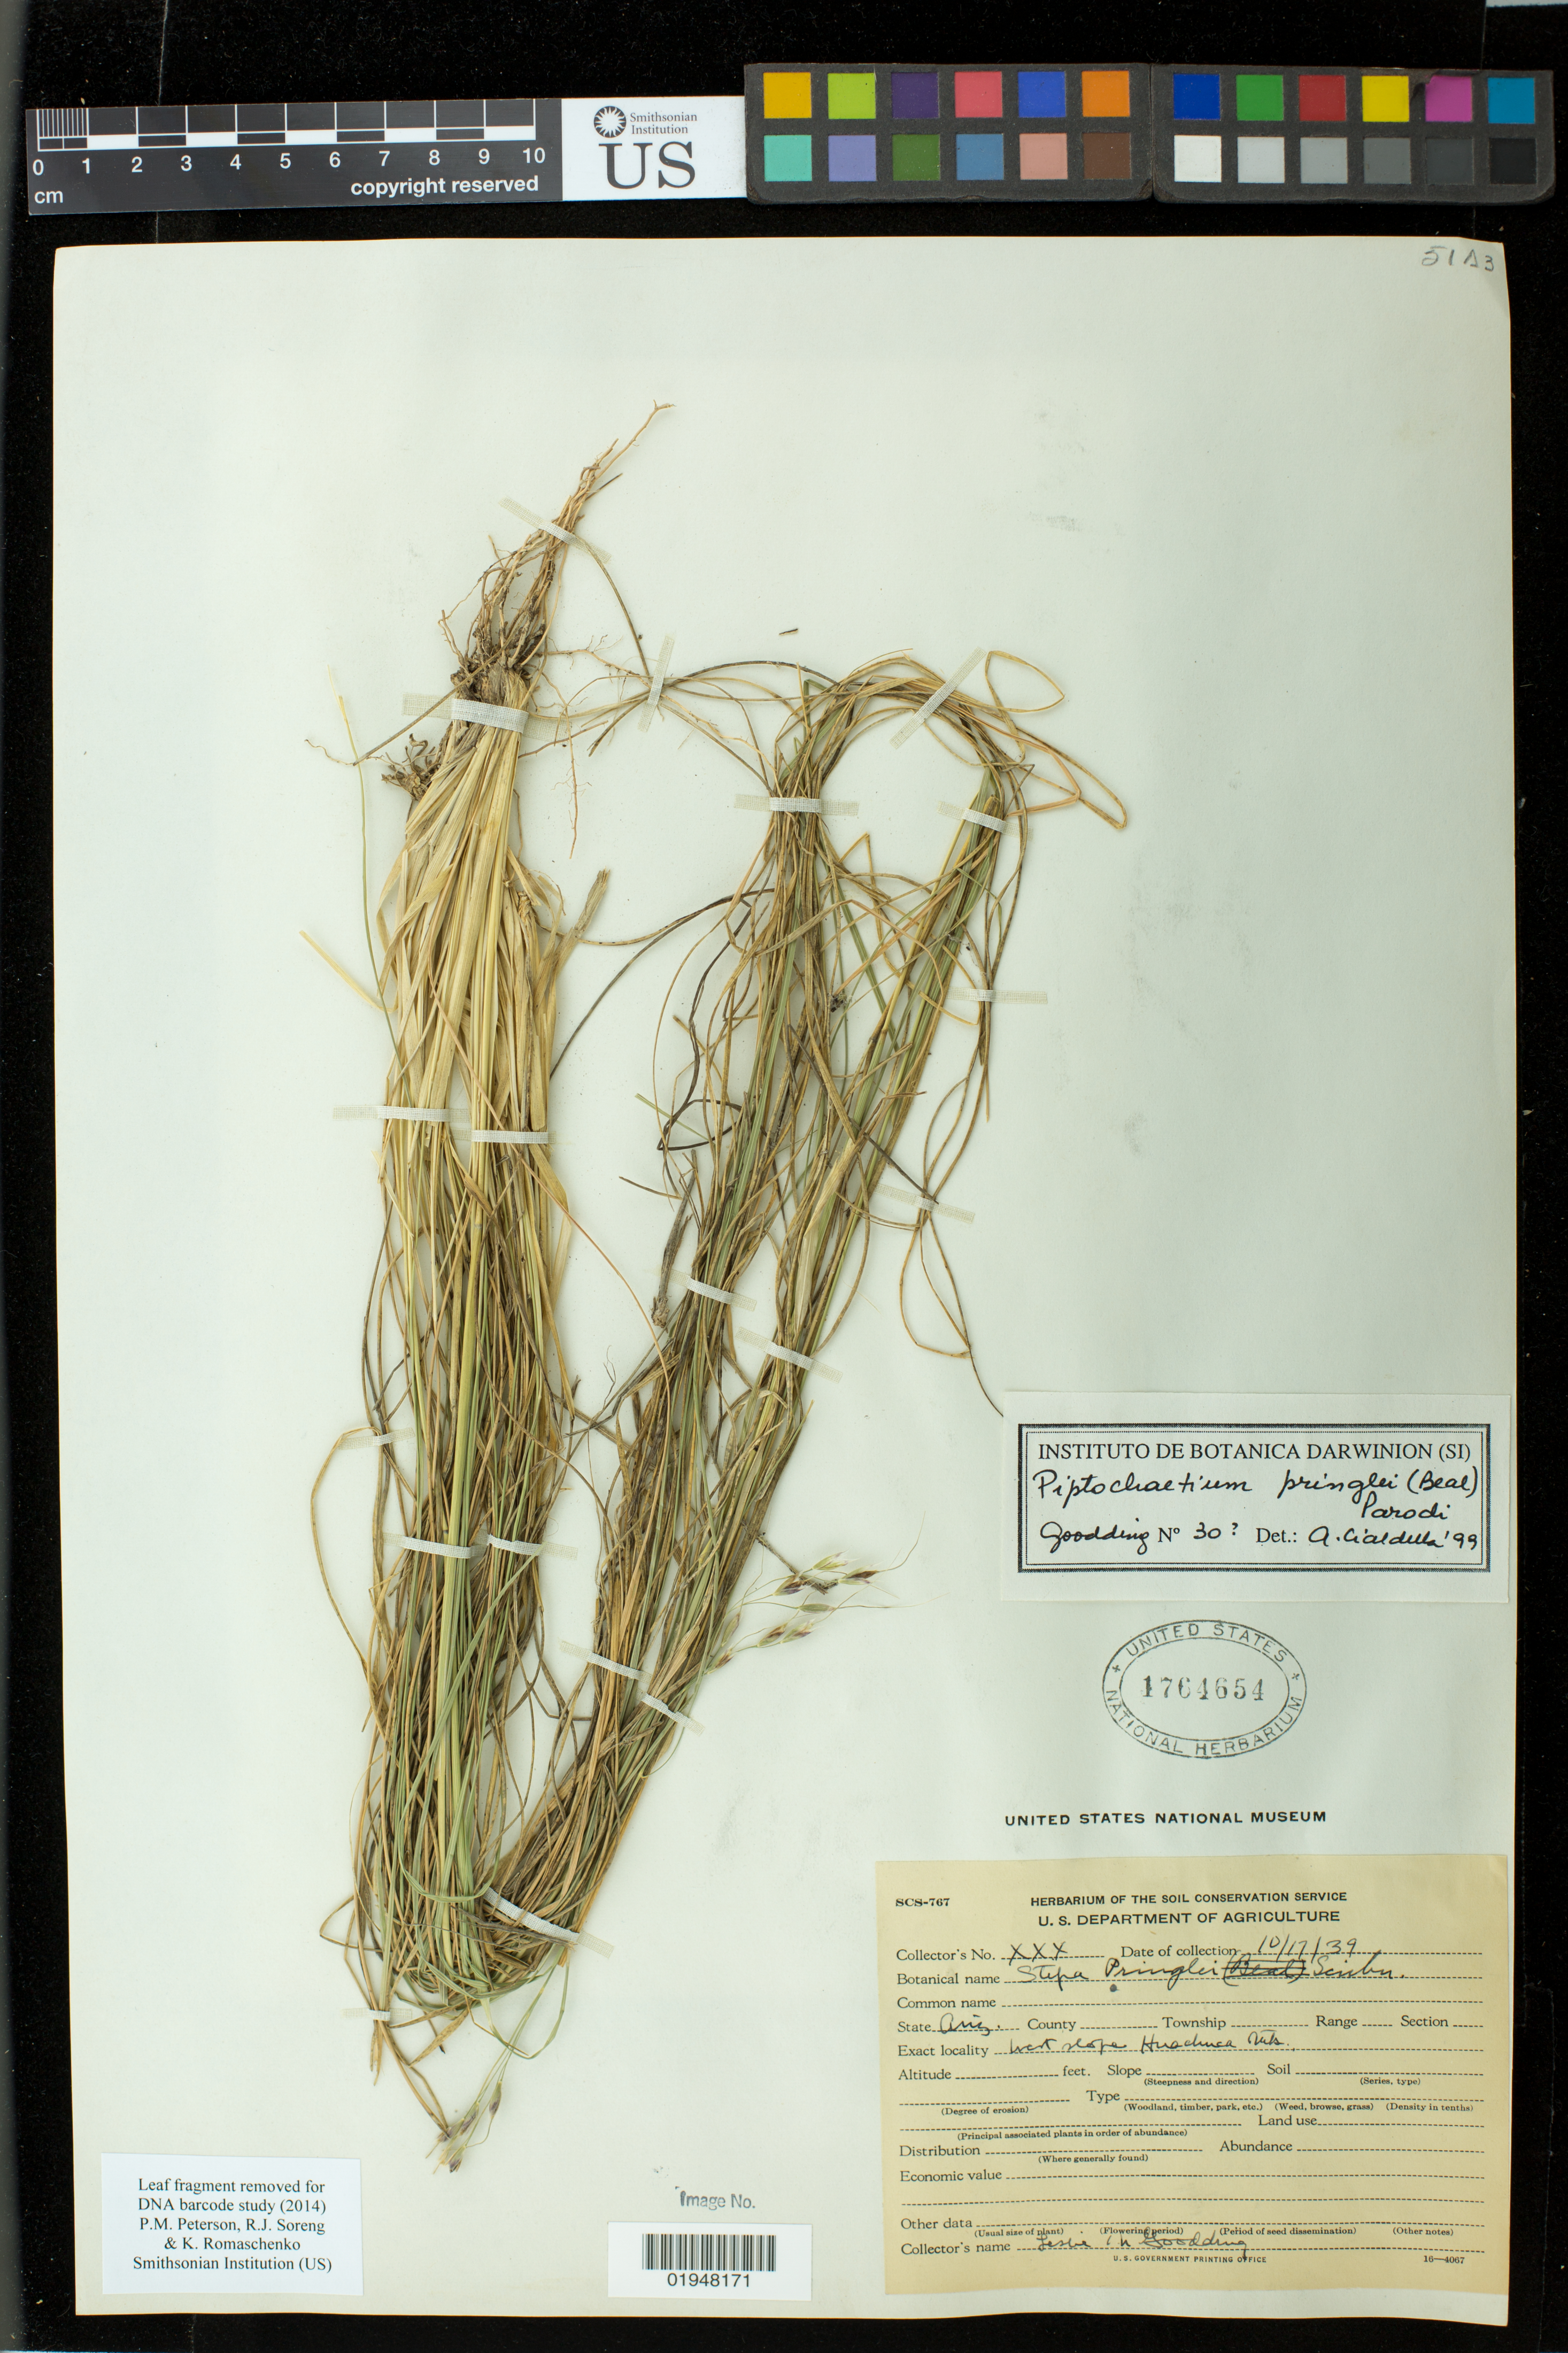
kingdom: Plantae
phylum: Tracheophyta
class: Liliopsida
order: Poales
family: Poaceae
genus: Piptochaetium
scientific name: Piptochaetium pringlei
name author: (W.J. Beal) Parodi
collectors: L. N. Goodding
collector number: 30?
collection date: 1939-10-17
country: United States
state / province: Arizona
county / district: Cochise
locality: West slope Huachuca Mts.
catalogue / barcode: US 1764654